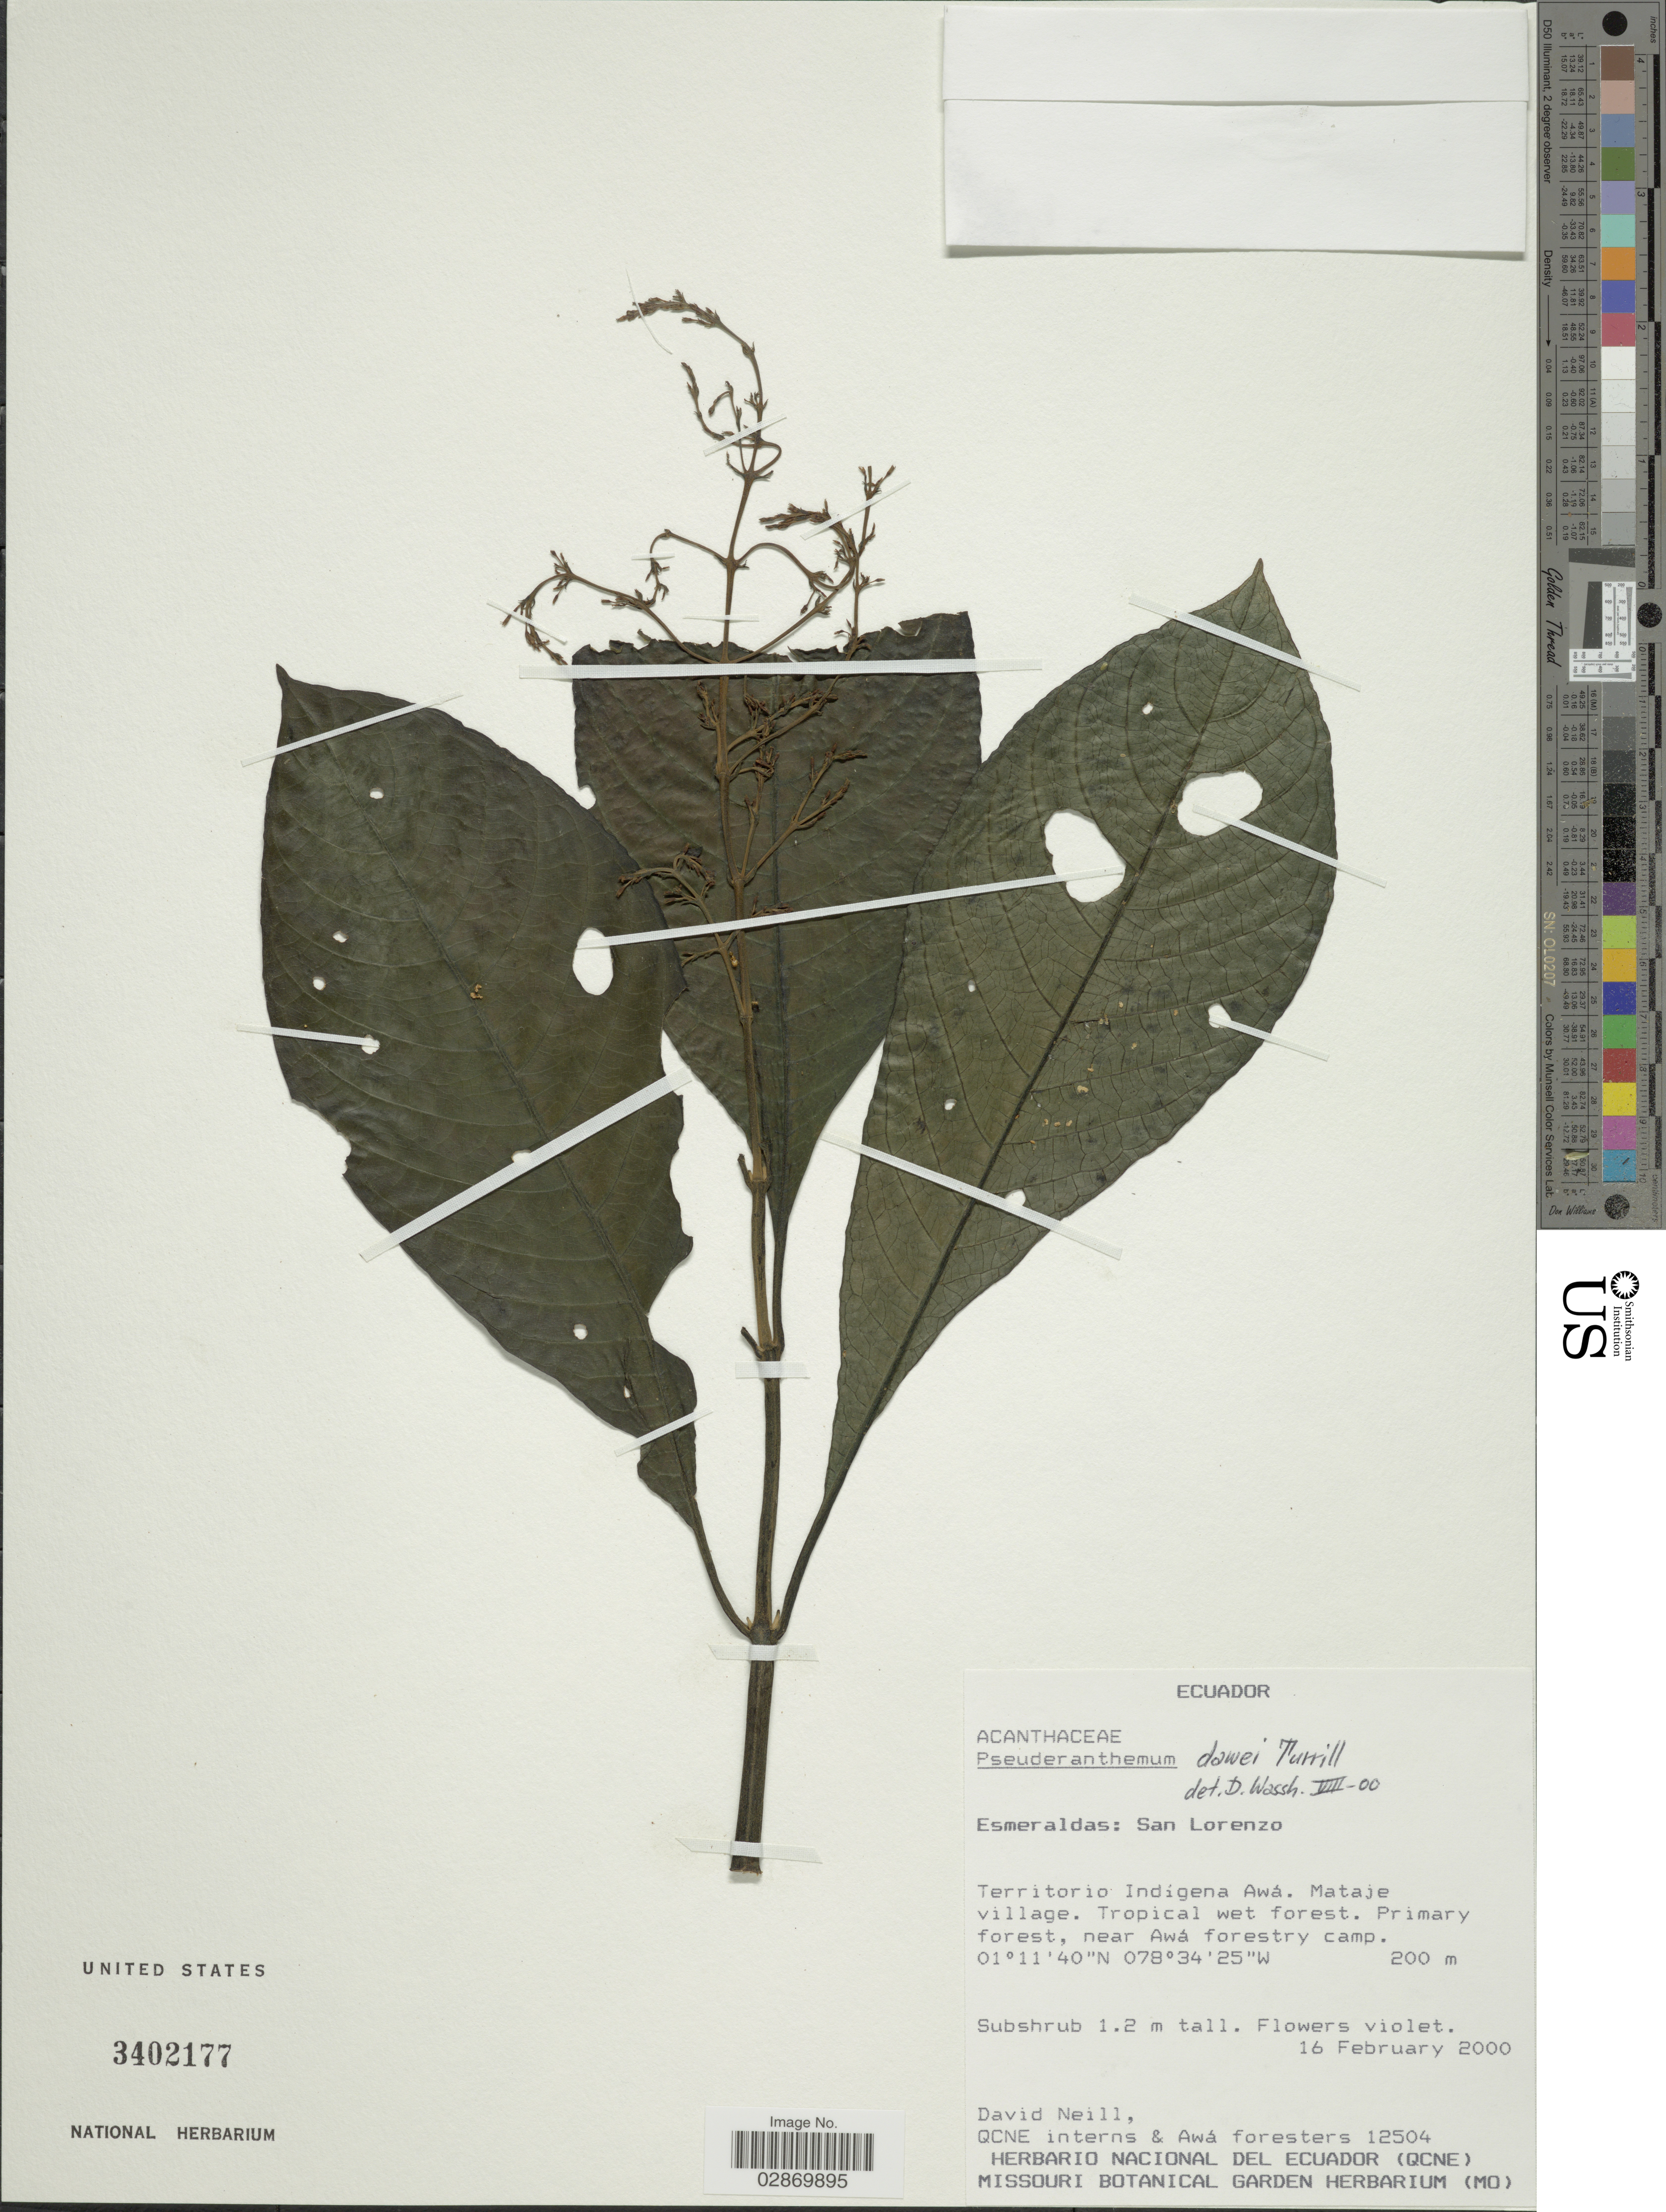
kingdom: Plantae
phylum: Tracheophyta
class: Magnoliopsida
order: Lamiales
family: Acanthaceae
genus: Pseuderanthemum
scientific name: Pseuderanthemum dawei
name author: Turrill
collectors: D. Neill & QCNE interns & Awa Foresters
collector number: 12504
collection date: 2000-02-16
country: Ecuador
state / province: Esmeraldas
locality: San Lorenzo, Territorio Indígena Awá, Mataje village, Primary forest, near Awá forestry camp.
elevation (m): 200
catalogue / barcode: US 3402177